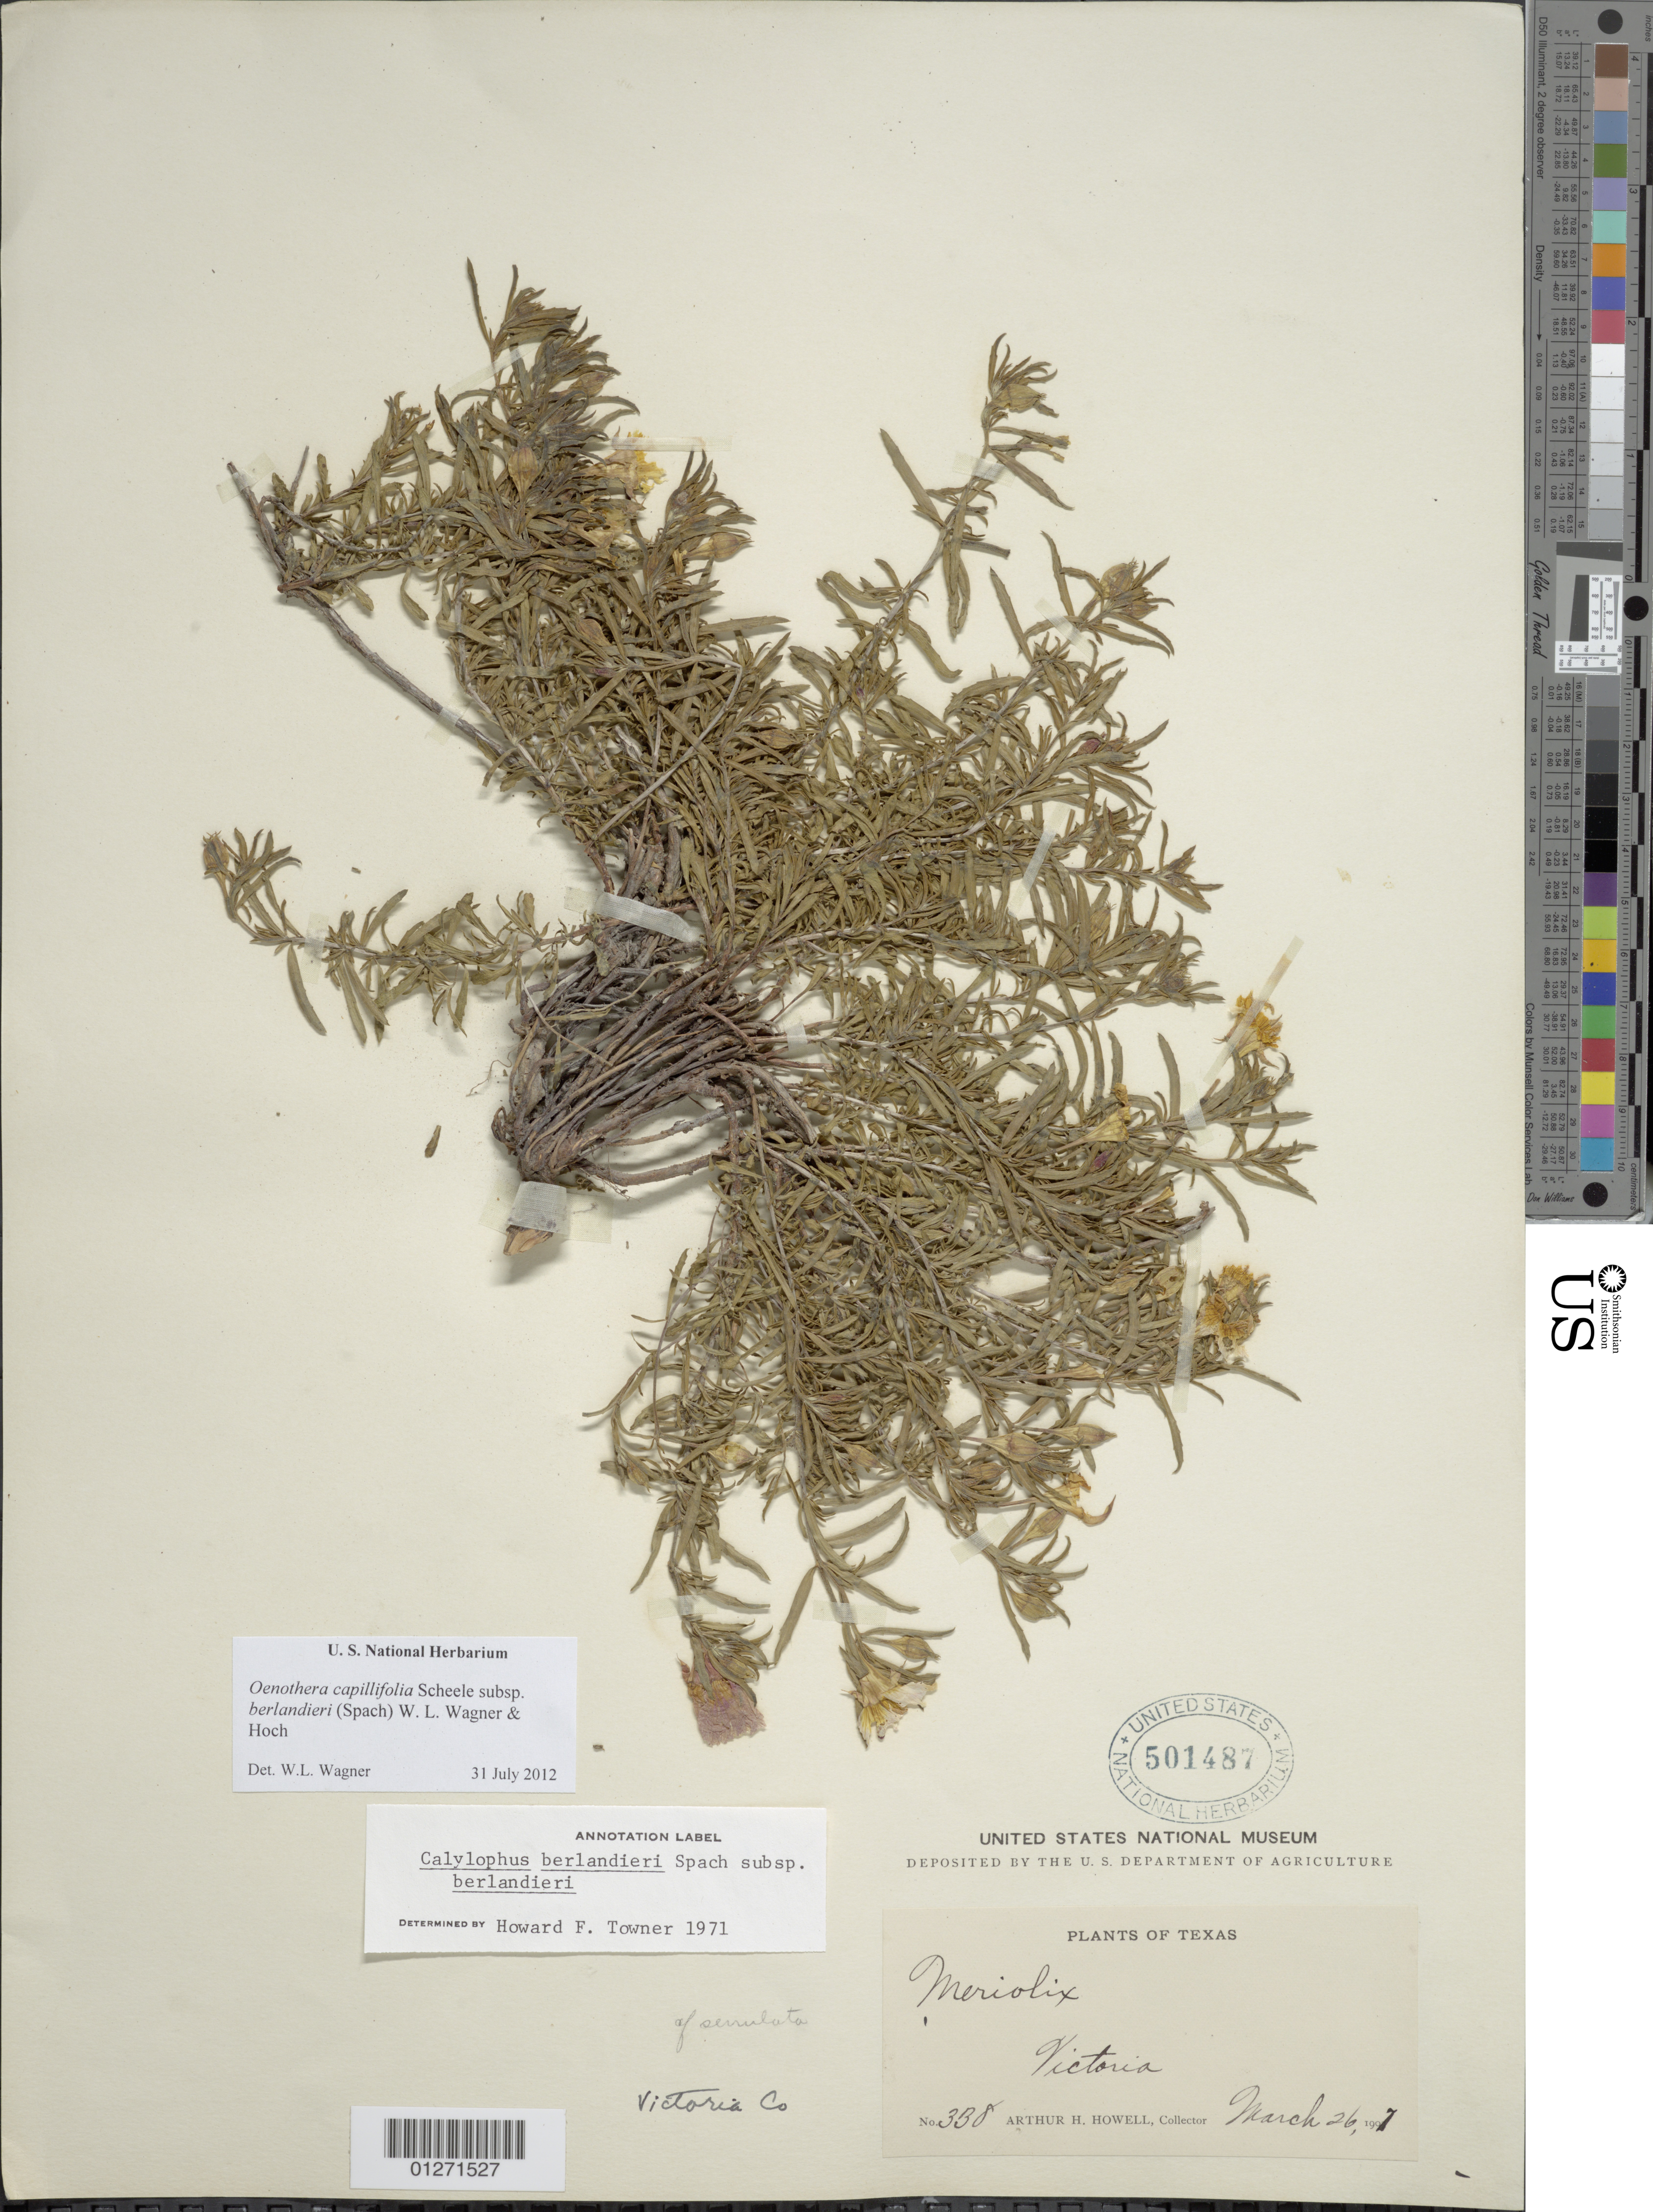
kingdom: Plantae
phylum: Tracheophyta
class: Magnoliopsida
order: Myrtales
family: Onagraceae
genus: Oenothera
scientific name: Oenothera capillifolia subsp. berlandieri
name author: (Spach) W.L. Wagner & Hoch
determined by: Wagner, W. L., (BOT), Smithsonian Institution - National Museum of Natural History (UNITED STATES)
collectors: A. H. Howell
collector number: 338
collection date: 1907-03-26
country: United States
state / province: Texas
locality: Victoria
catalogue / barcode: US 501487